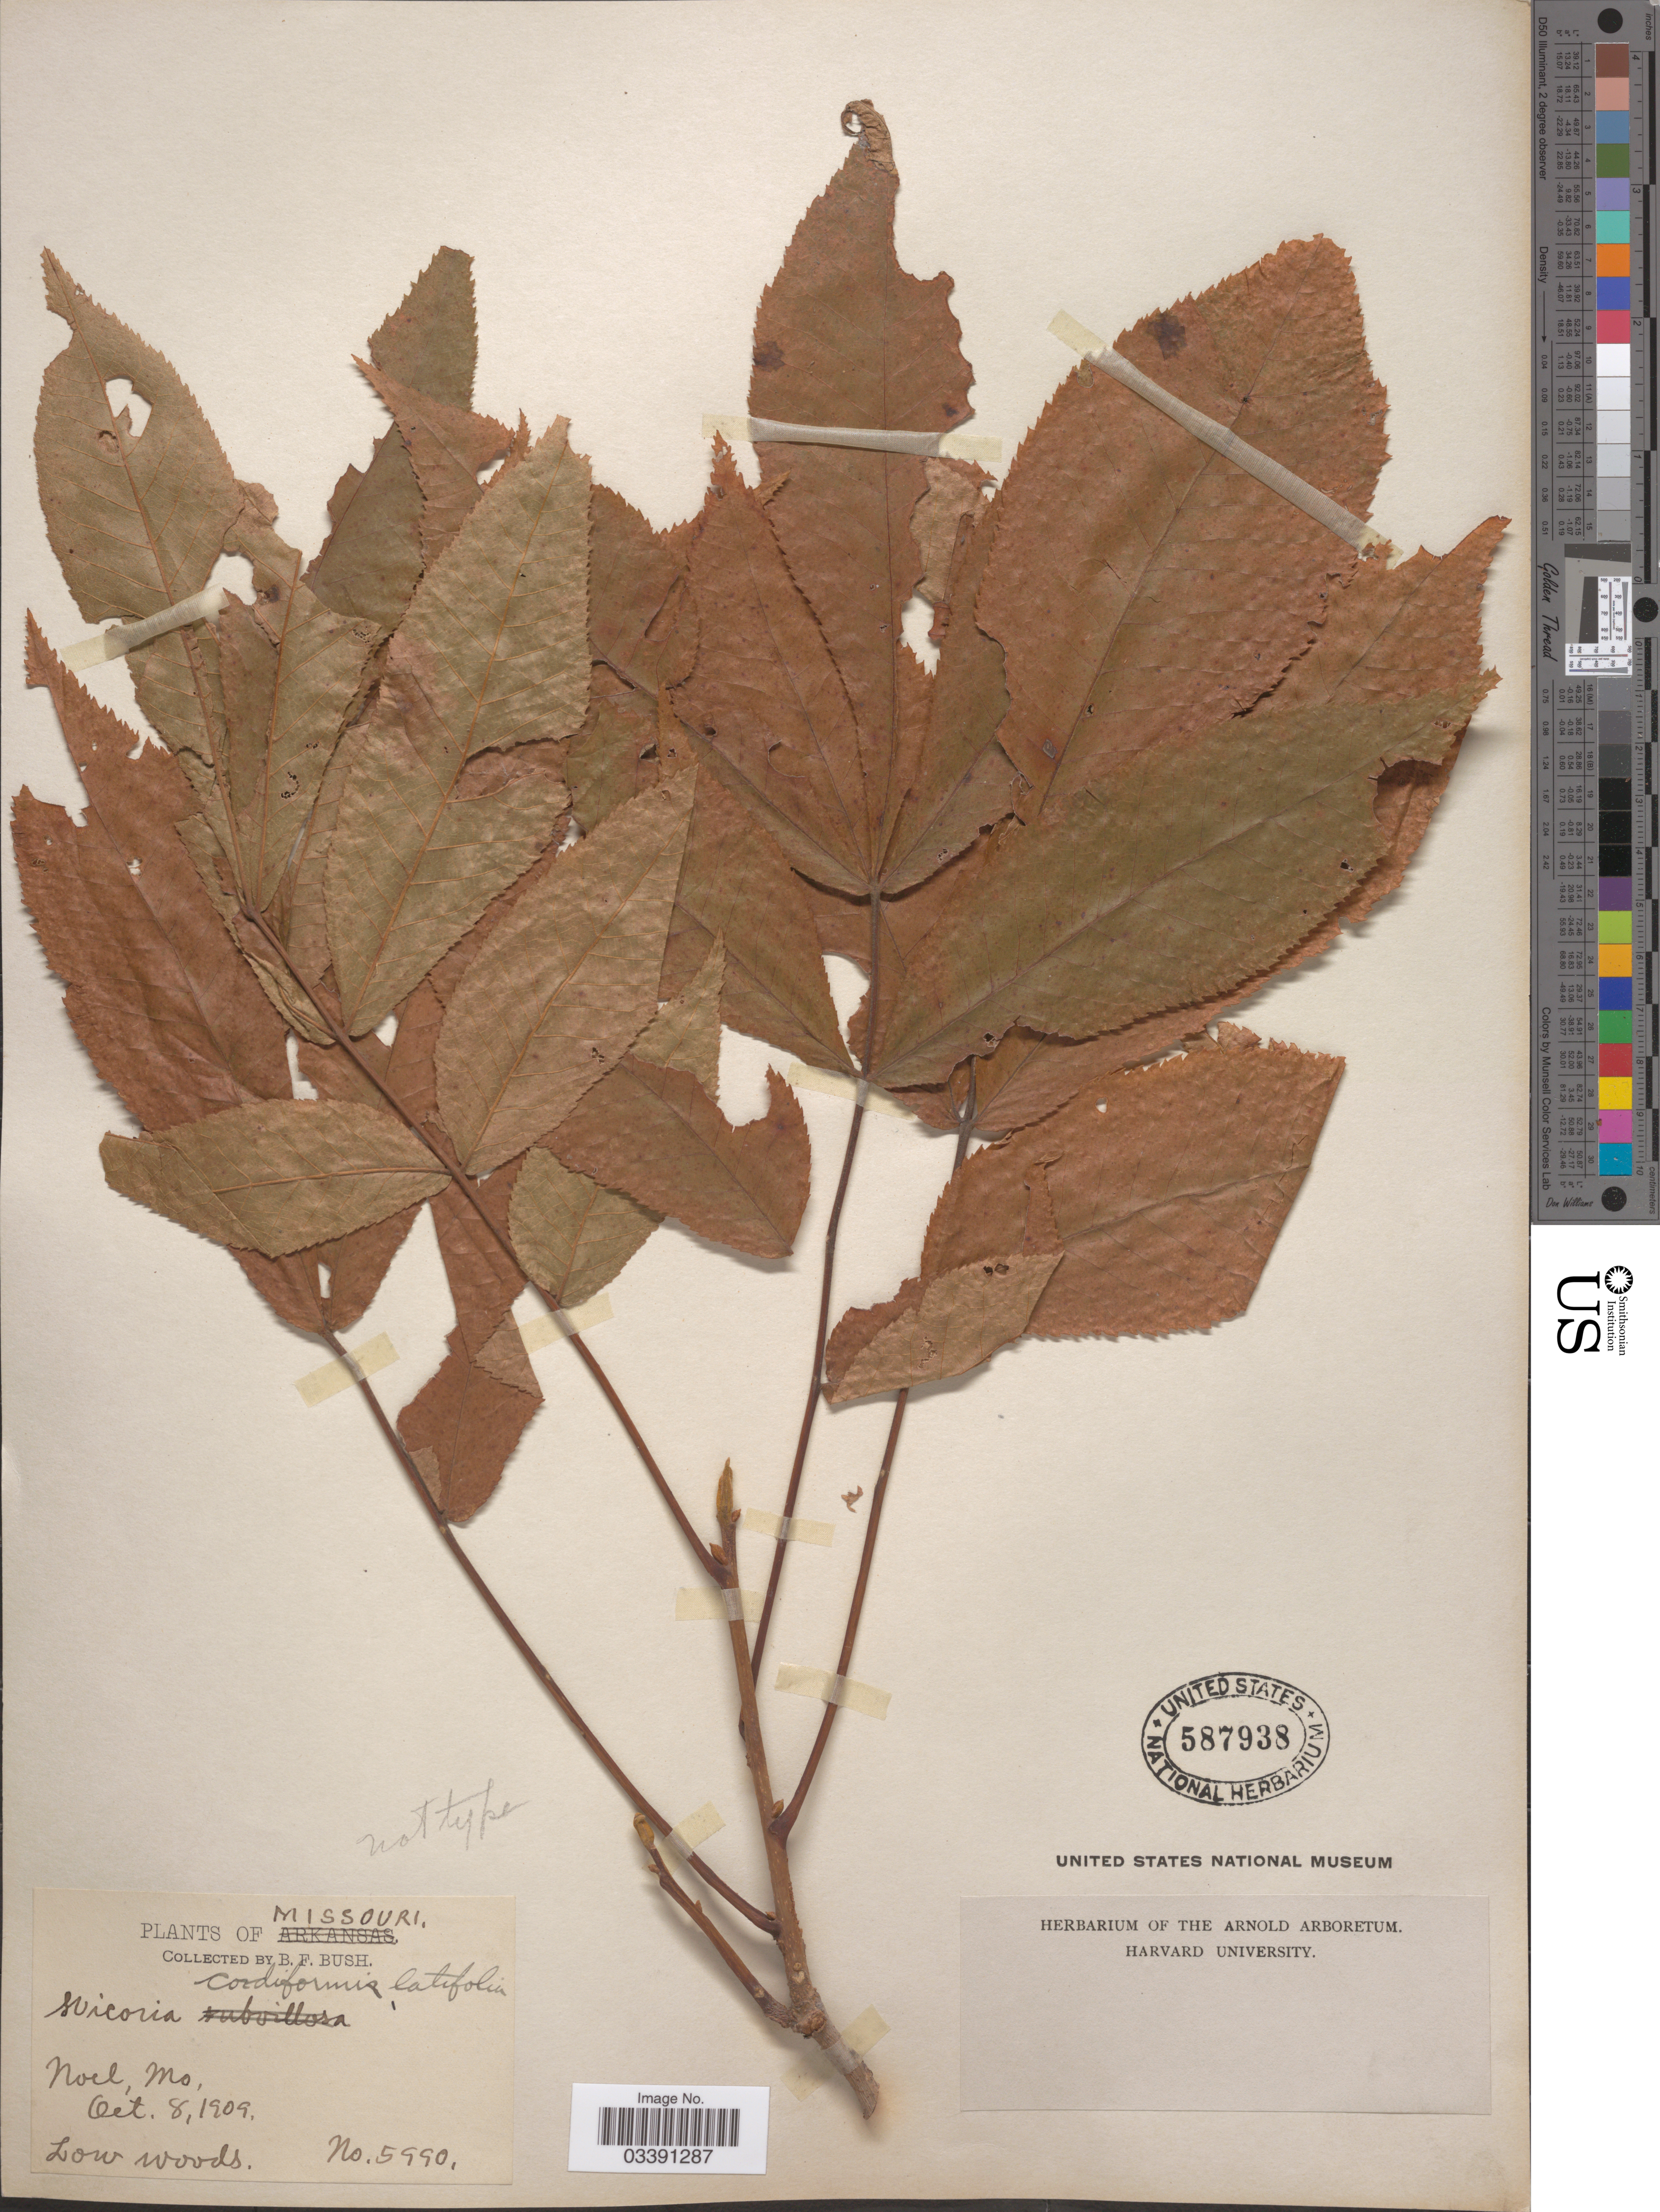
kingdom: Plantae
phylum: Tracheophyta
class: Magnoliopsida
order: Fagales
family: Juglandaceae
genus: Carya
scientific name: Carya cordiformis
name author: (Wangenh.) K. Koch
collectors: B. F. Bush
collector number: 5990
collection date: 1909-10-08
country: United States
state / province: Missouri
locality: Noel.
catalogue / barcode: US 587938